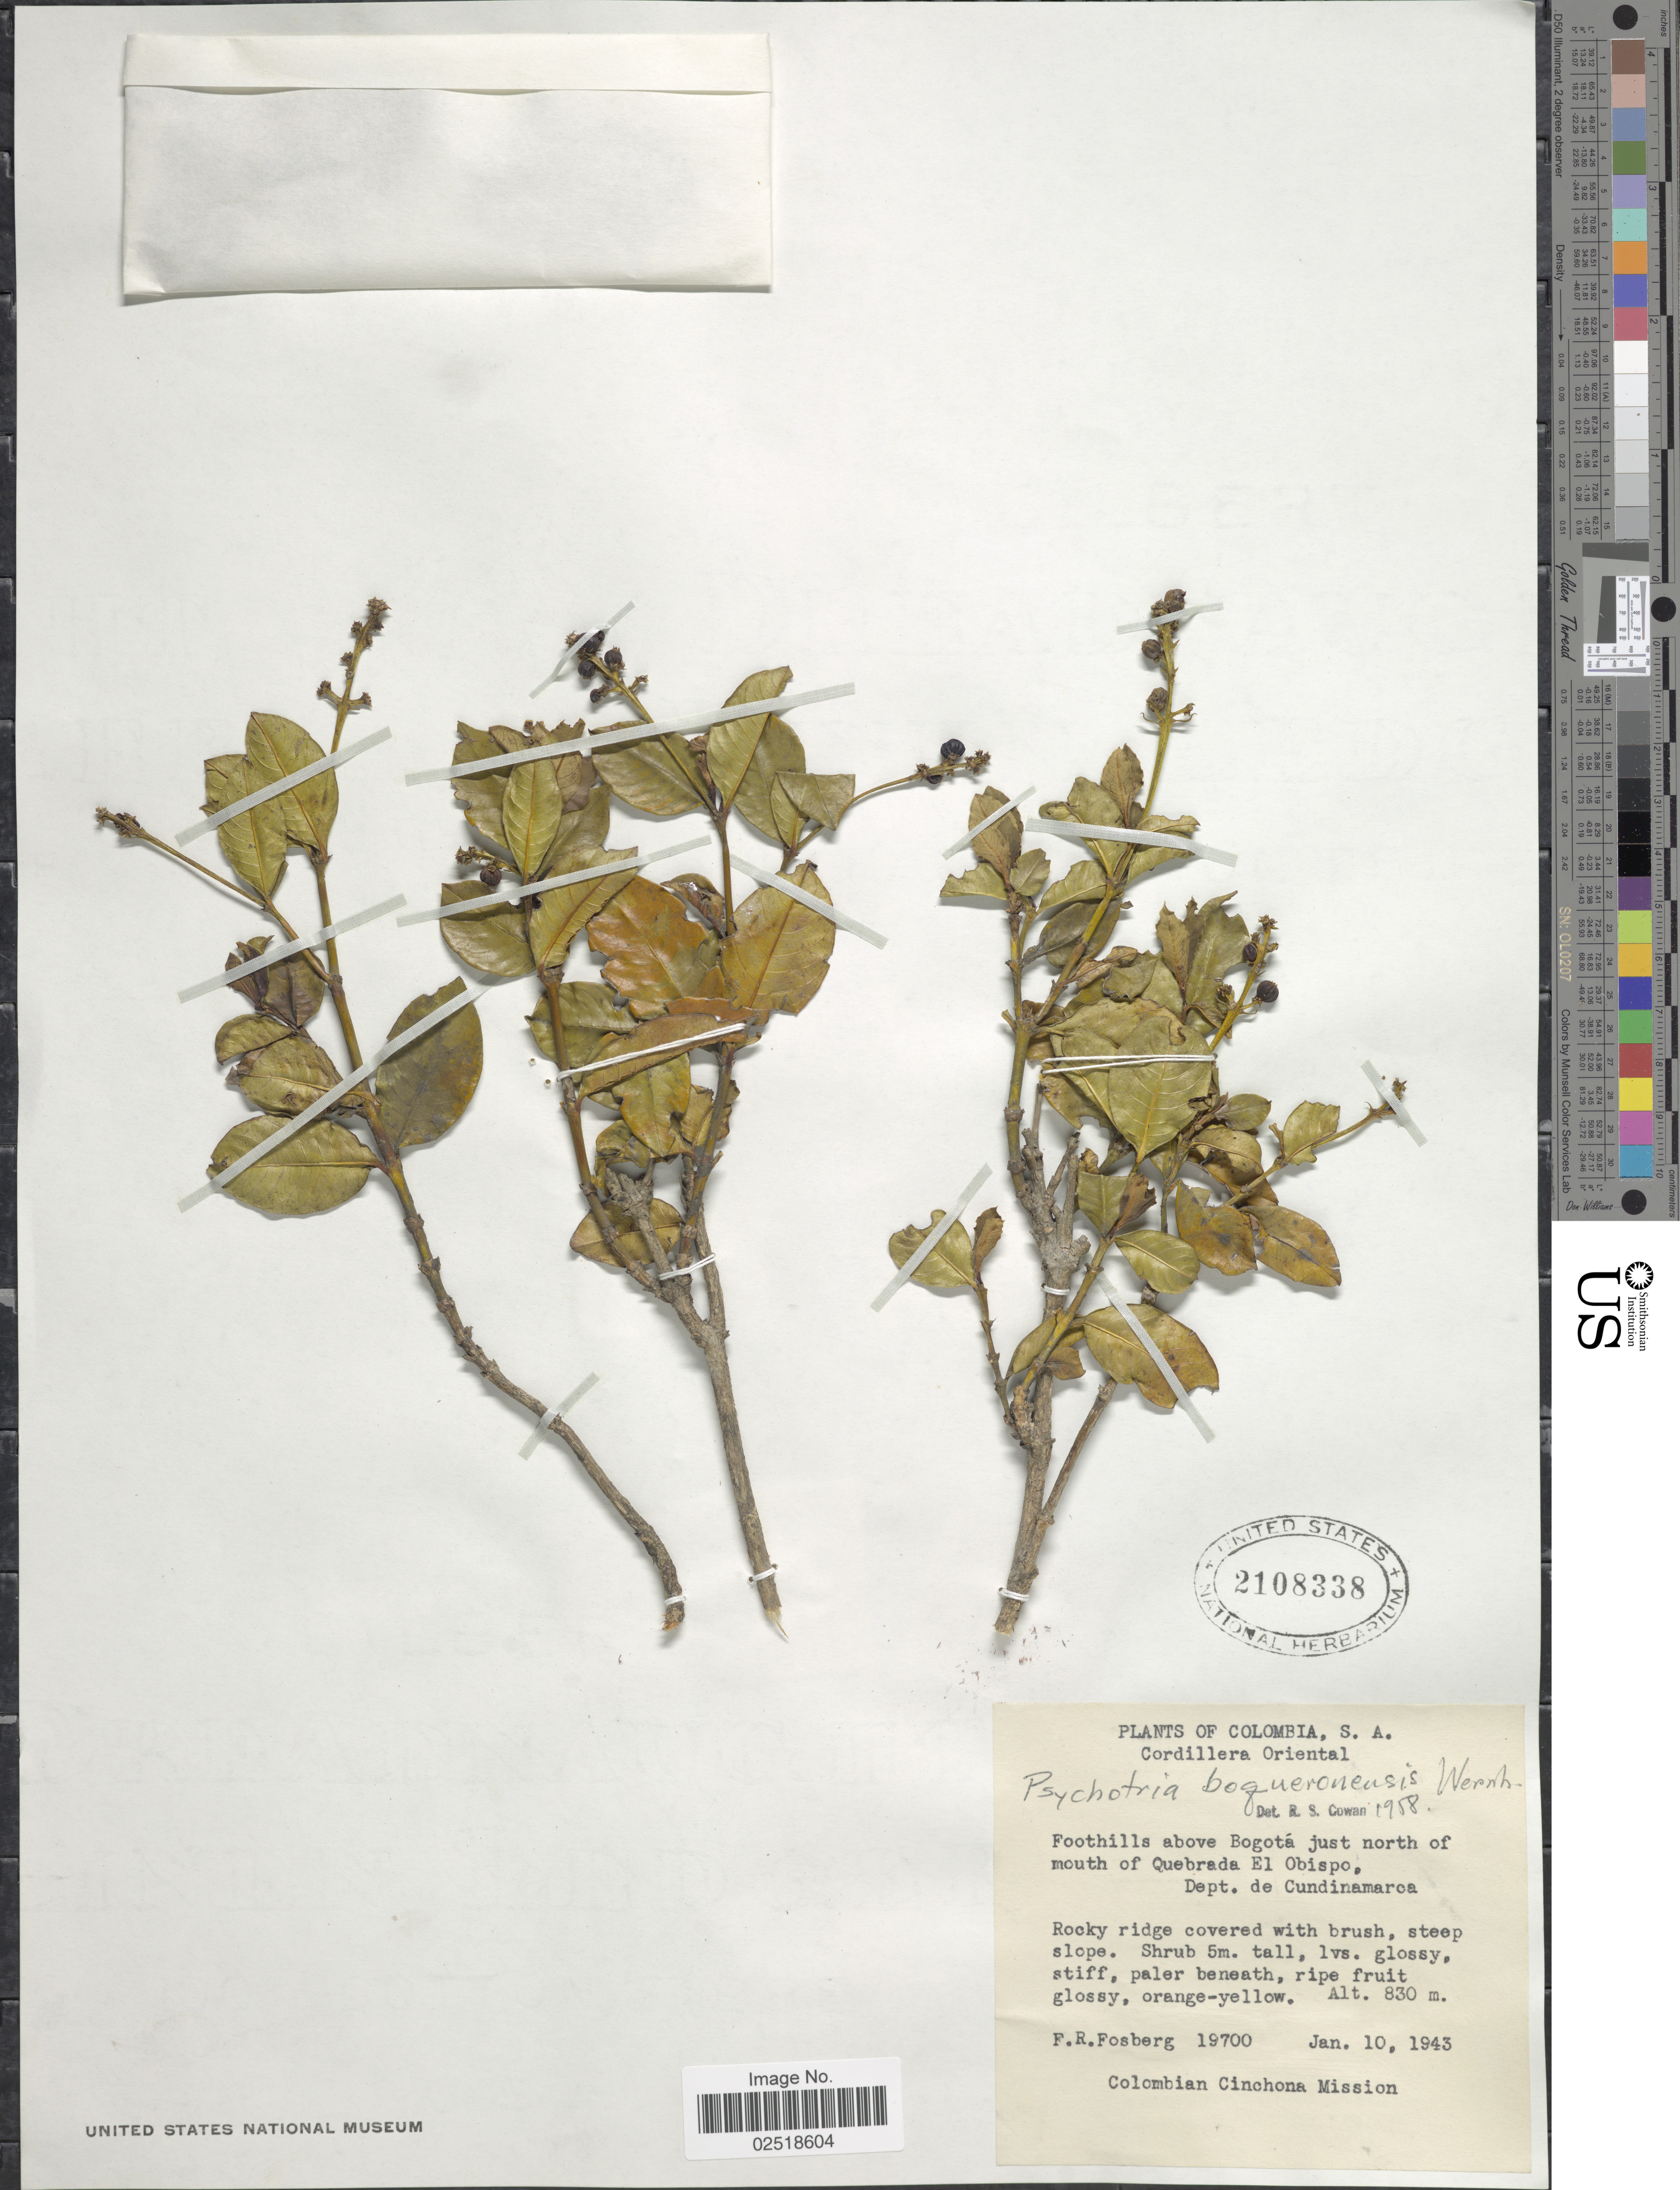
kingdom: Plantae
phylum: Tracheophyta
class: Magnoliopsida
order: Gentianales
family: Rubiaceae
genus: Psychotria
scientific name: Psychotria boqueronensis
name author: Wernham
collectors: F. R. Fosberg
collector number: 19700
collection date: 1943-01-10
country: Colombia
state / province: Cundinamarca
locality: Cordillera Oriental, Foothills above Bogotá just north of Mouth of Quebrada El Obispo, Dept. de Cundinamarca, Rocky ridge covered with brush, steep slope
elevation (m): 830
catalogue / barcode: US 2108338